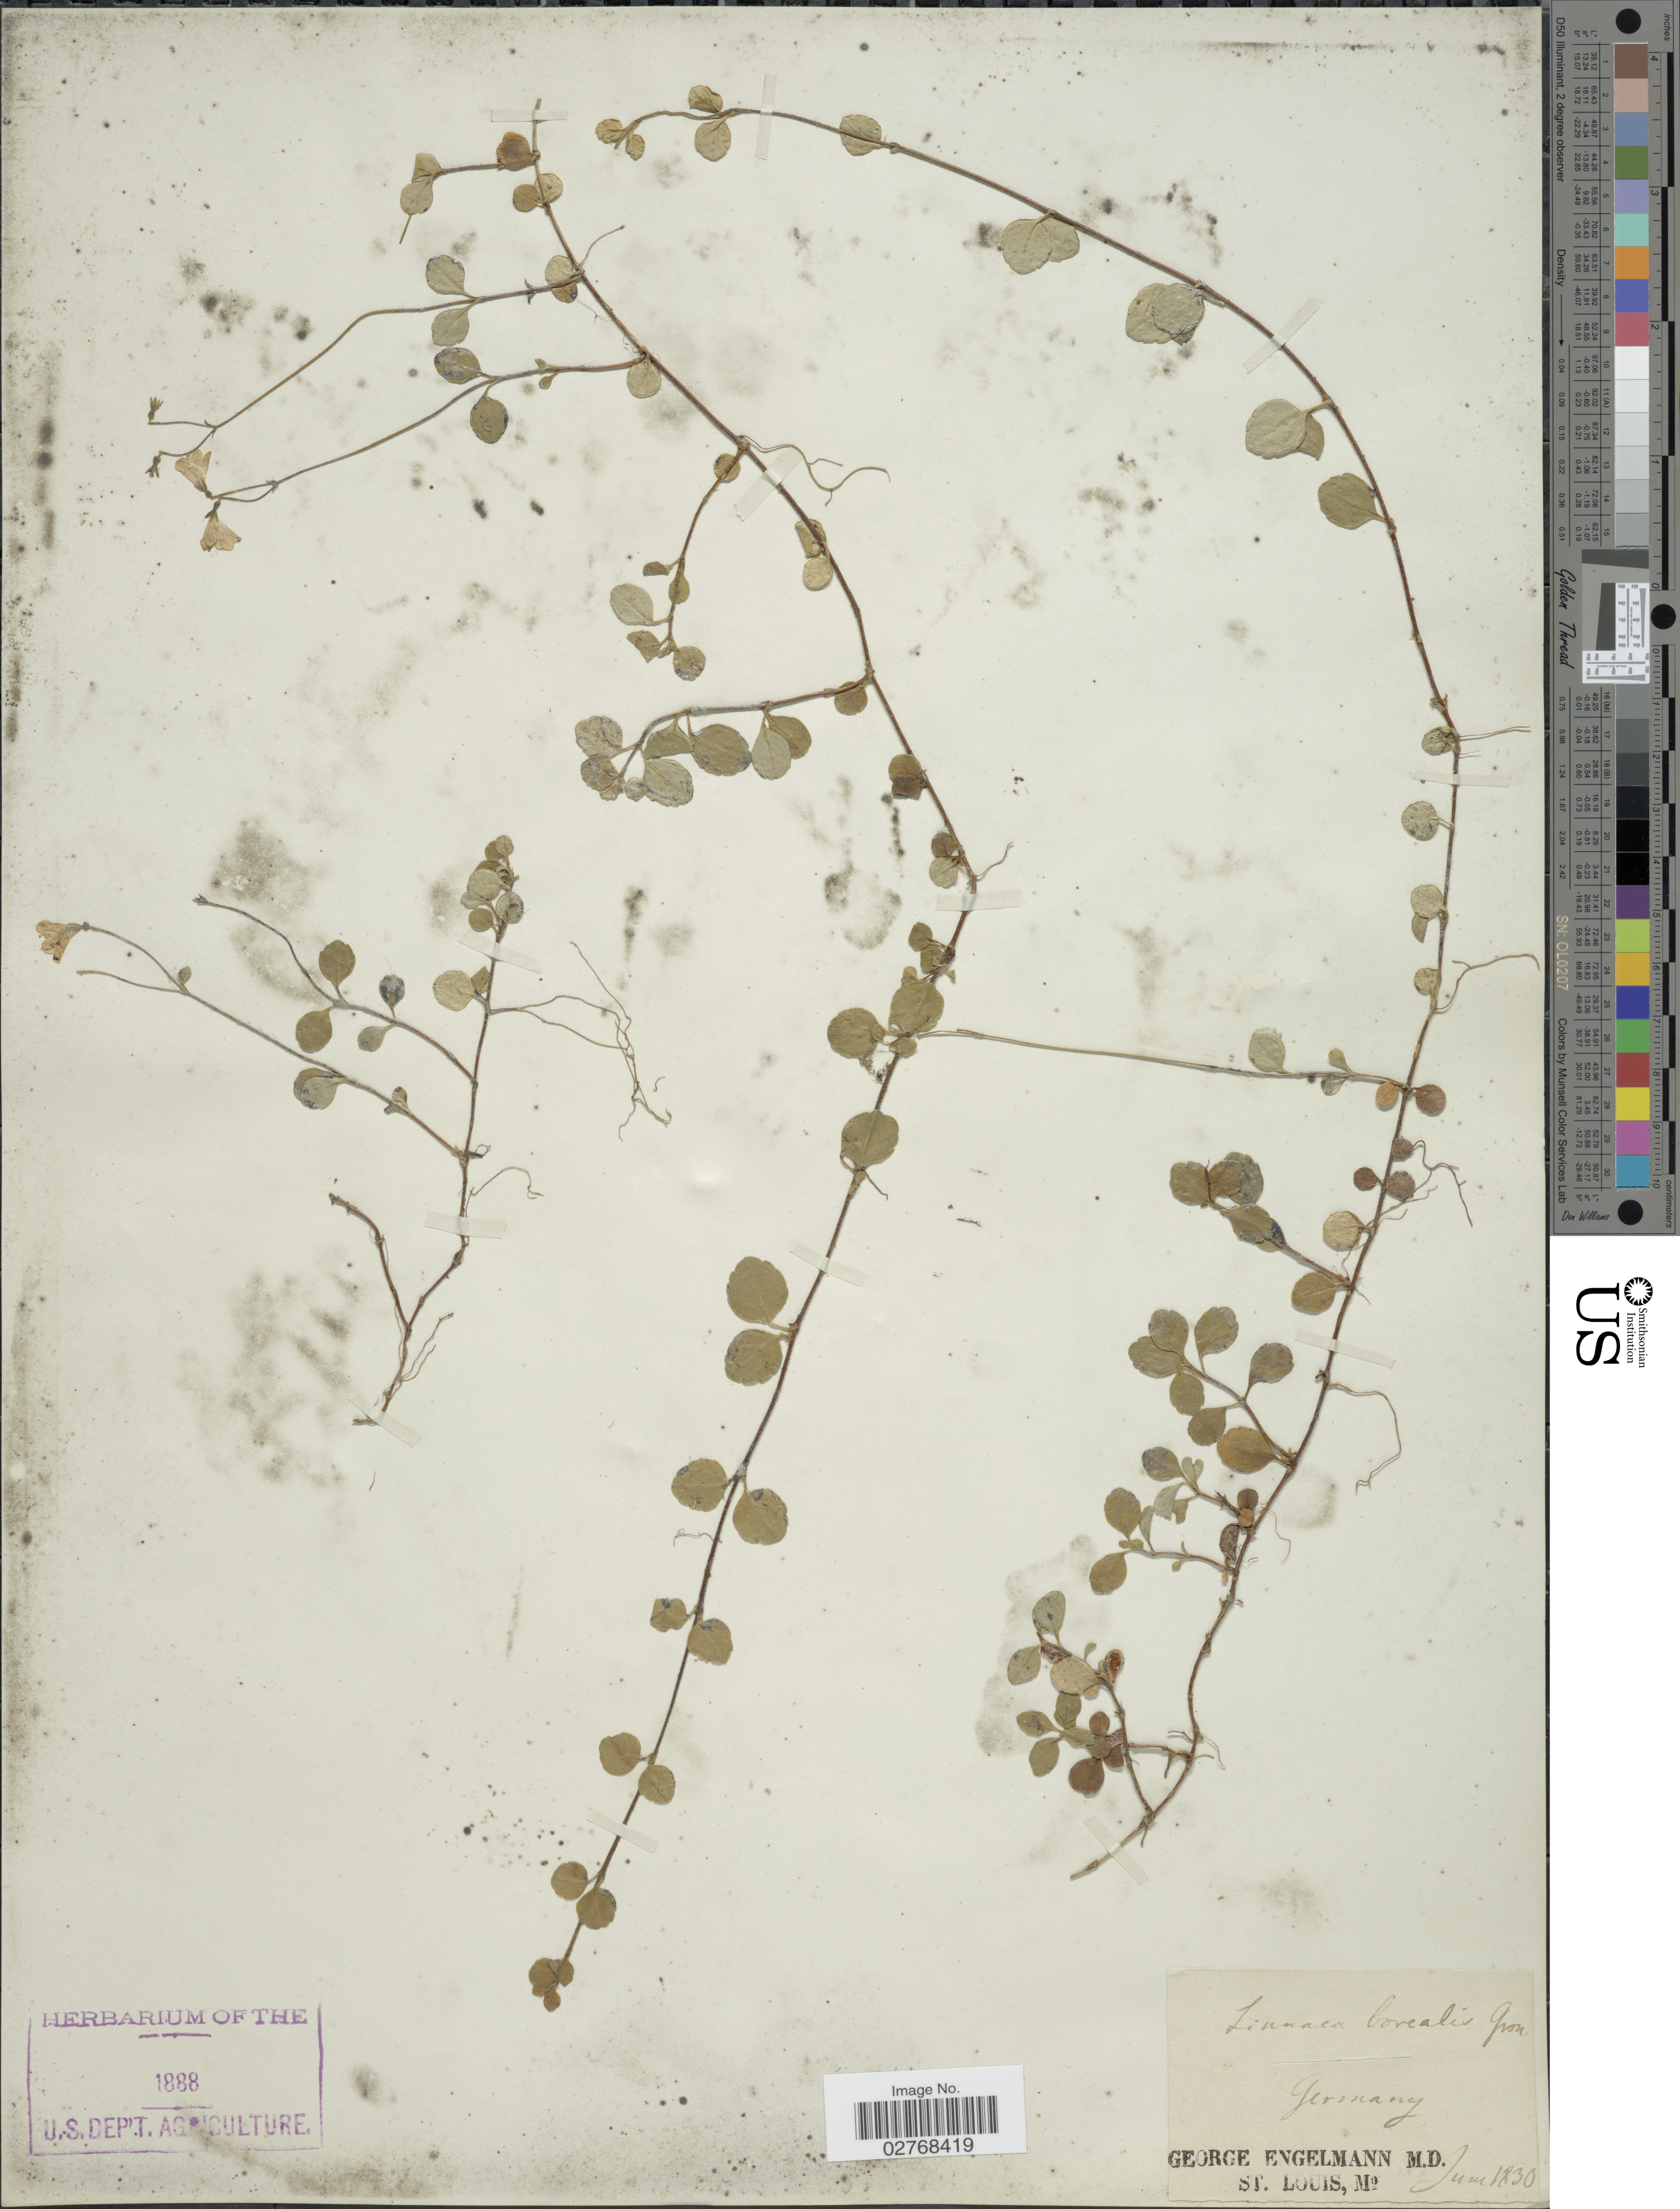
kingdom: Plantae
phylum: Tracheophyta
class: Magnoliopsida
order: Dipsacales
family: Caprifoliaceae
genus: Linnaea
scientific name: Linnaea borealis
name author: L.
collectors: G. Engelmann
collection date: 1830-06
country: Germany